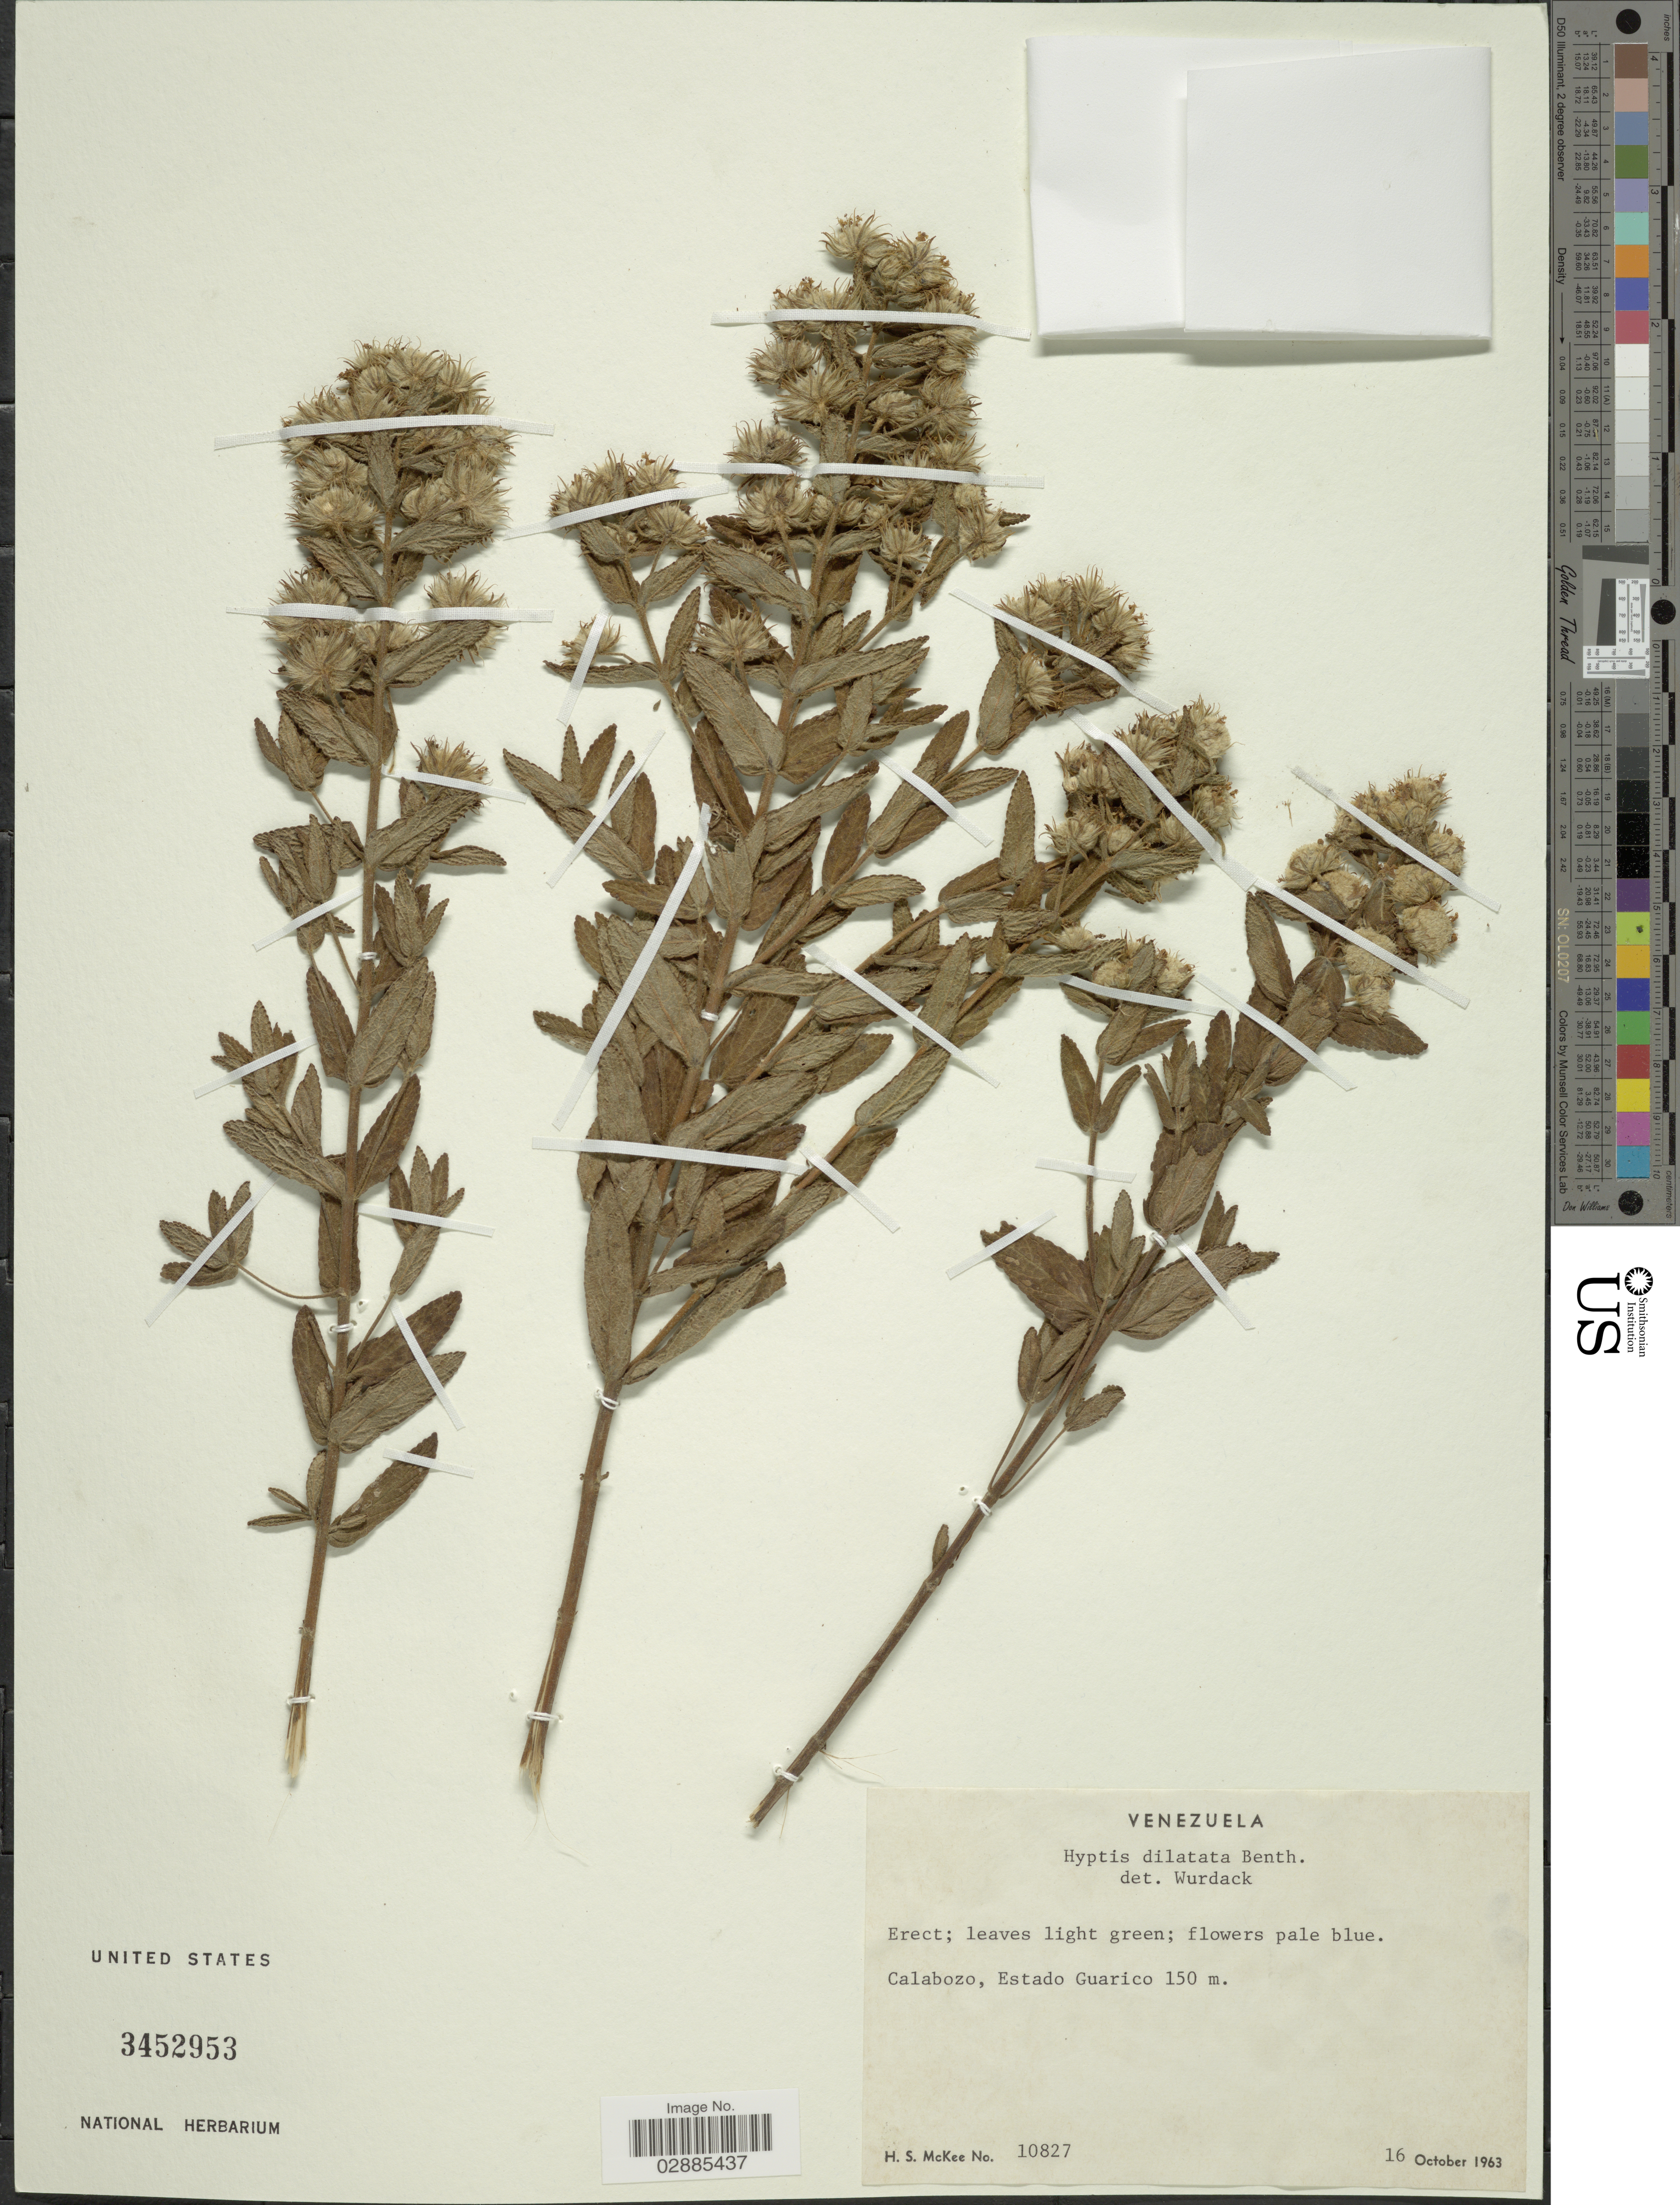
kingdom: Plantae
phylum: Tracheophyta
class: Magnoliopsida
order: Lamiales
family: Lamiaceae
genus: Hyptis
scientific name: Hyptis dilatata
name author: Benth.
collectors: H. S. McKee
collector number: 10827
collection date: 1963-10-16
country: Venezuela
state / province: Guárico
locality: Calabozo.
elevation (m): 150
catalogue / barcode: US 3452953